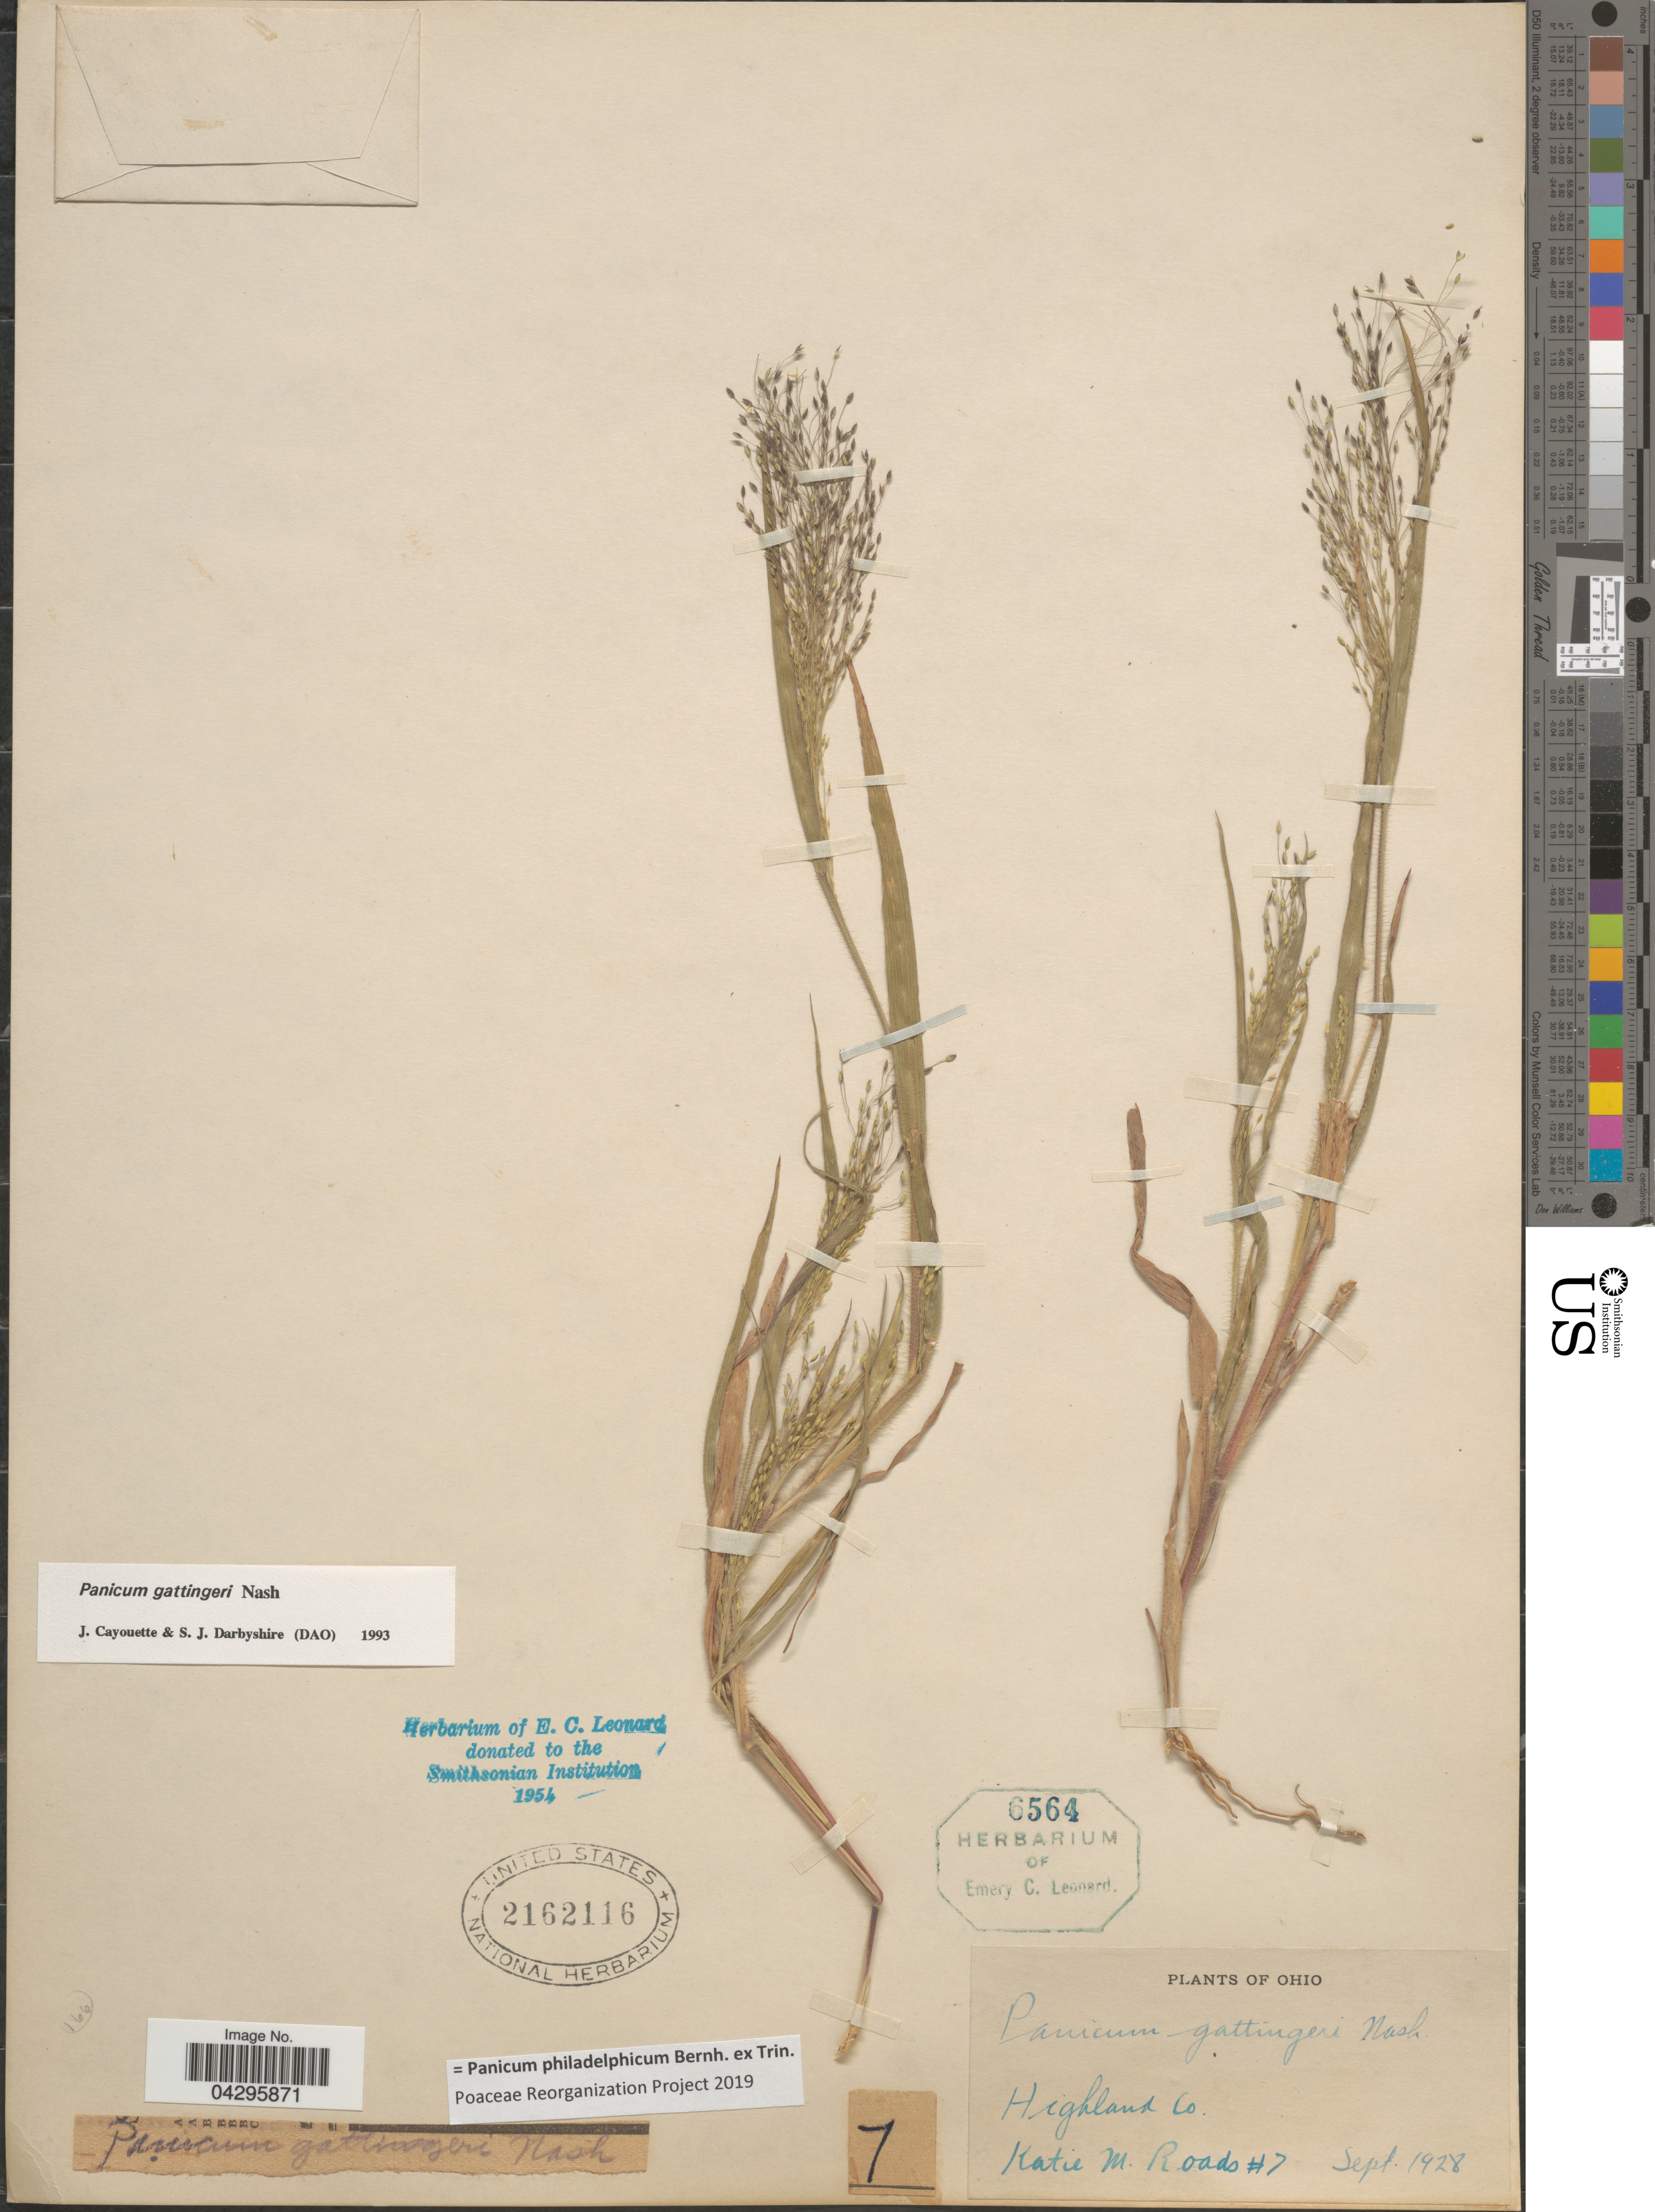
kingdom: Plantae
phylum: Tracheophyta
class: Liliopsida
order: Poales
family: Poaceae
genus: Panicum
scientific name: Panicum philadelphicum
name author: Bernh. ex Trin.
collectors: K. Roads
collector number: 7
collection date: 1928-09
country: United States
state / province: Ohio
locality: Highland Co.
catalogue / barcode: US 2162116